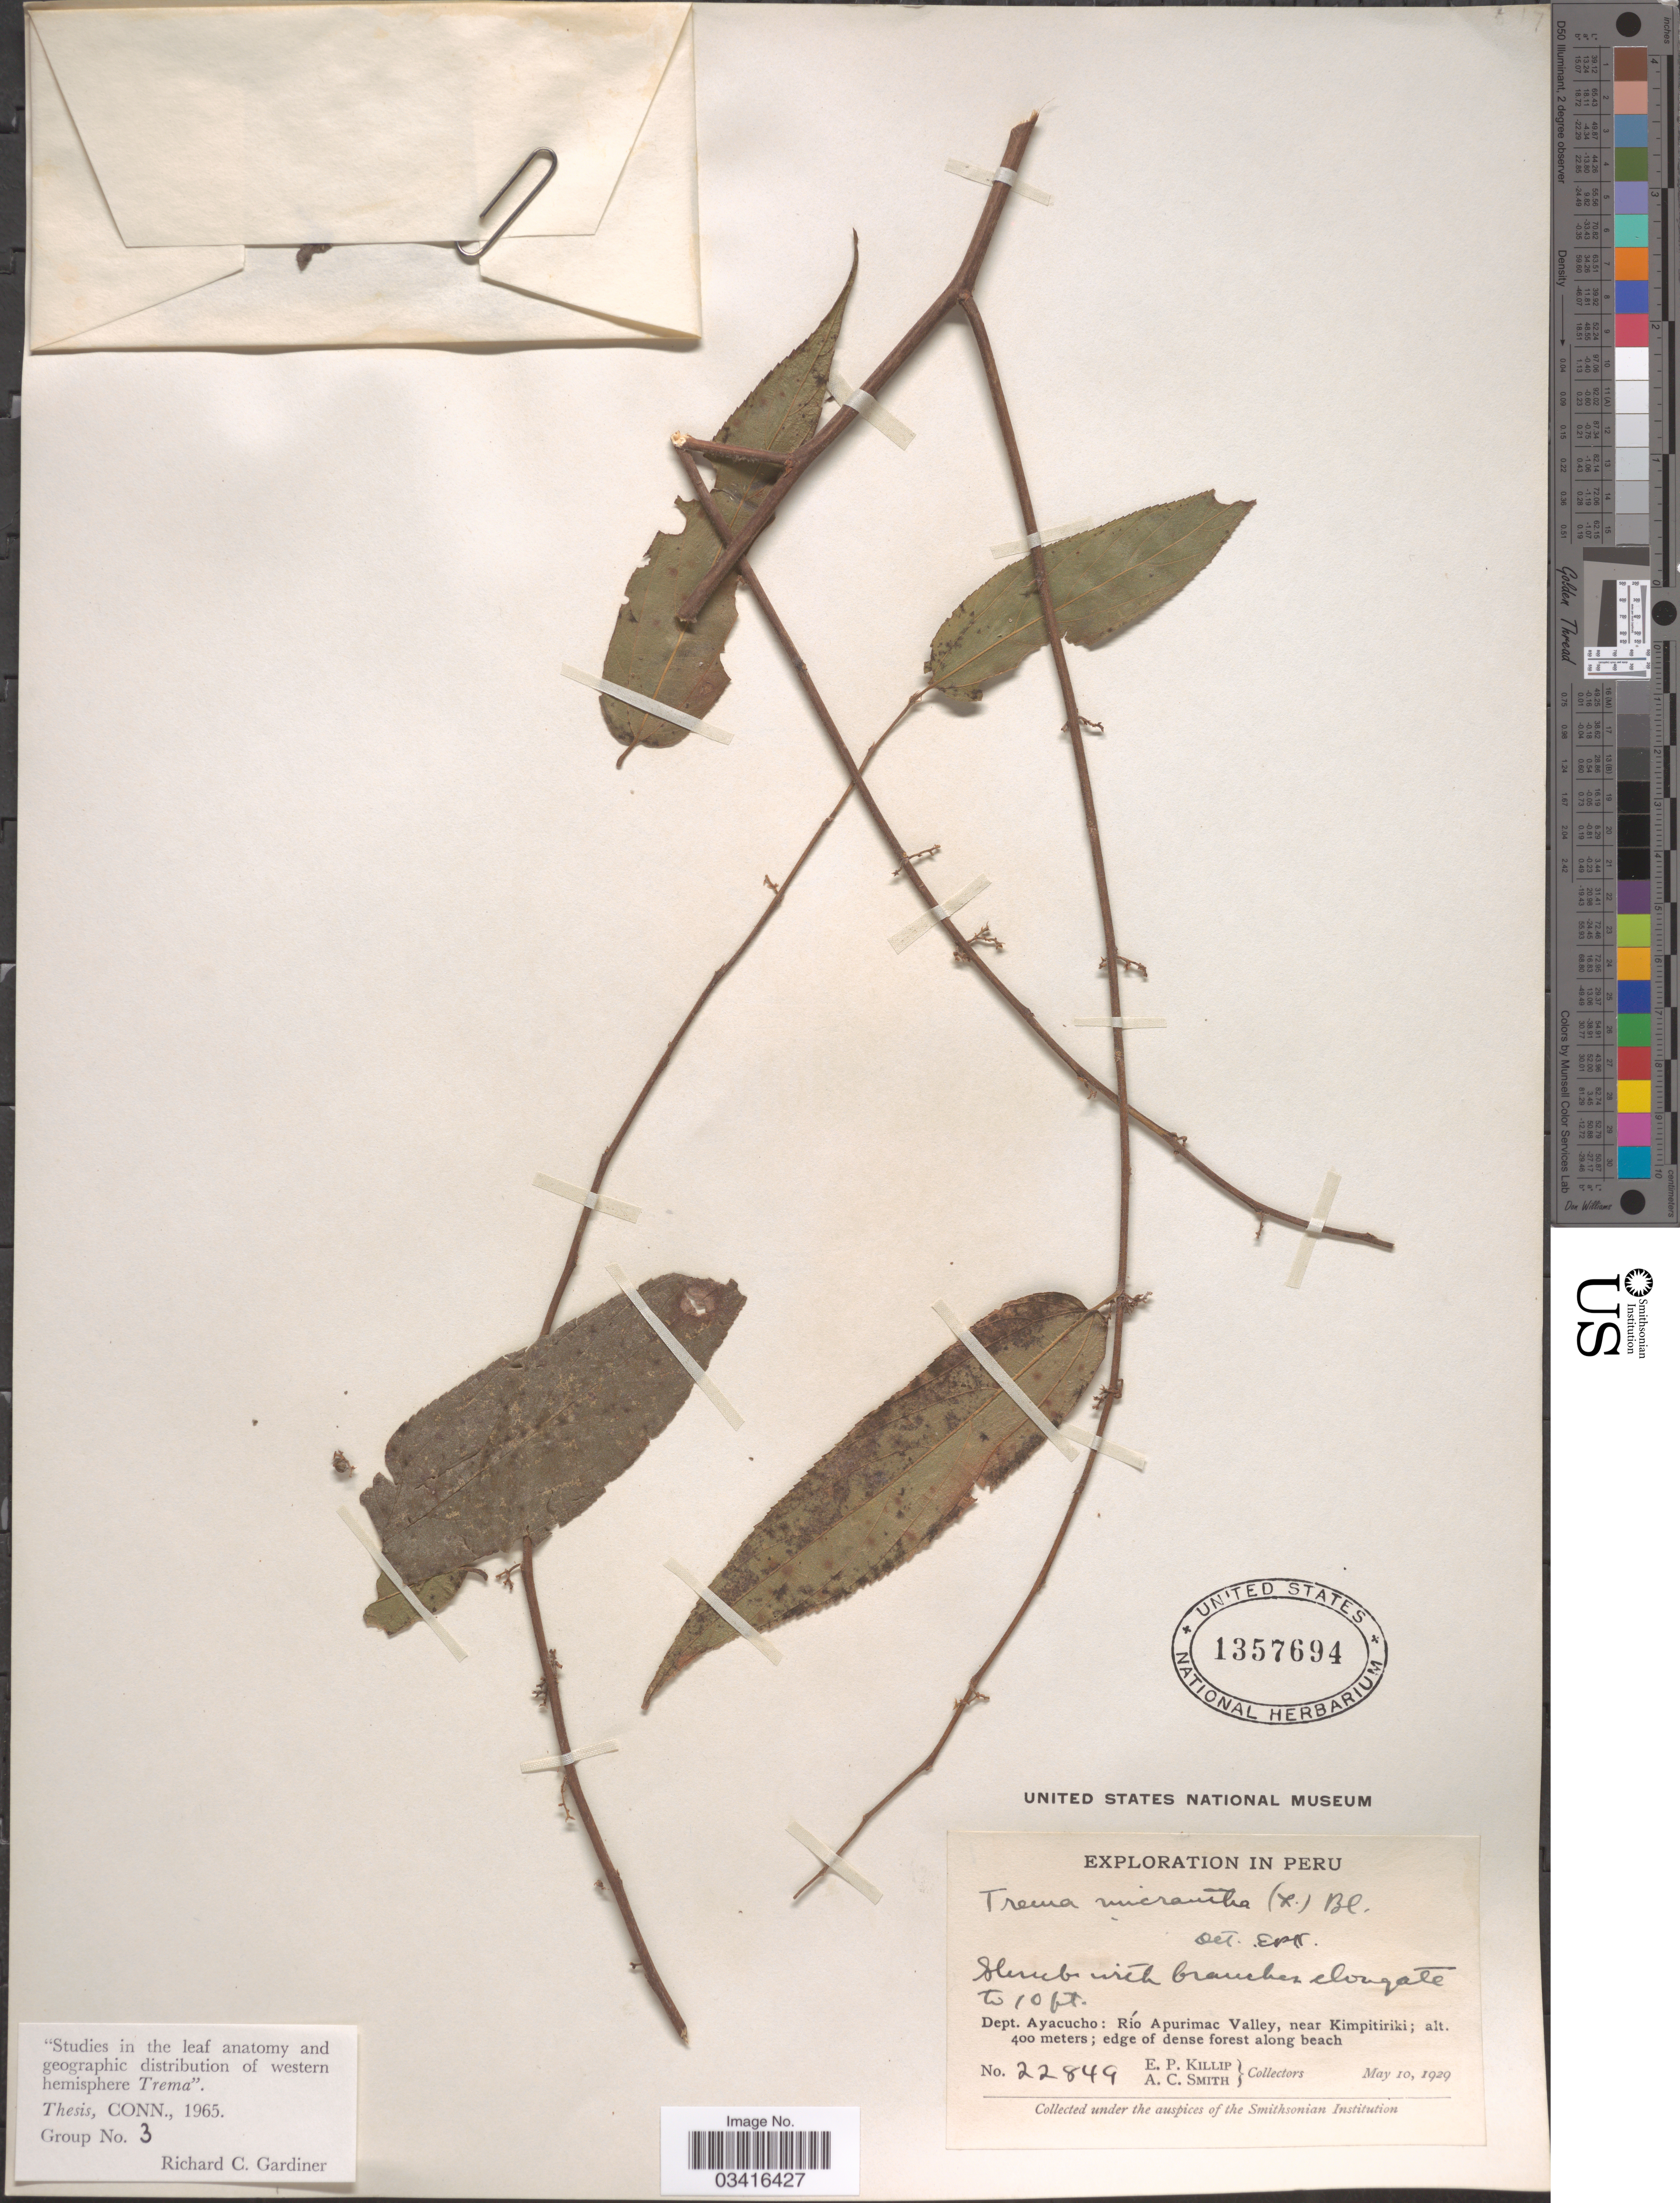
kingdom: Plantae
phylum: Tracheophyta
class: Magnoliopsida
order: Rosales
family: Cannabaceae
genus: Trema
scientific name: Trema micranthum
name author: (L.) Blume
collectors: E. P. Killip & A. C. Smith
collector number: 22849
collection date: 1929-05-10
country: Peru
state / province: Ayacucho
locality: Dept. Ayacucho: Río Apurimac Valley, near Kimpitiriki.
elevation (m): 400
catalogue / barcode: US 1357694